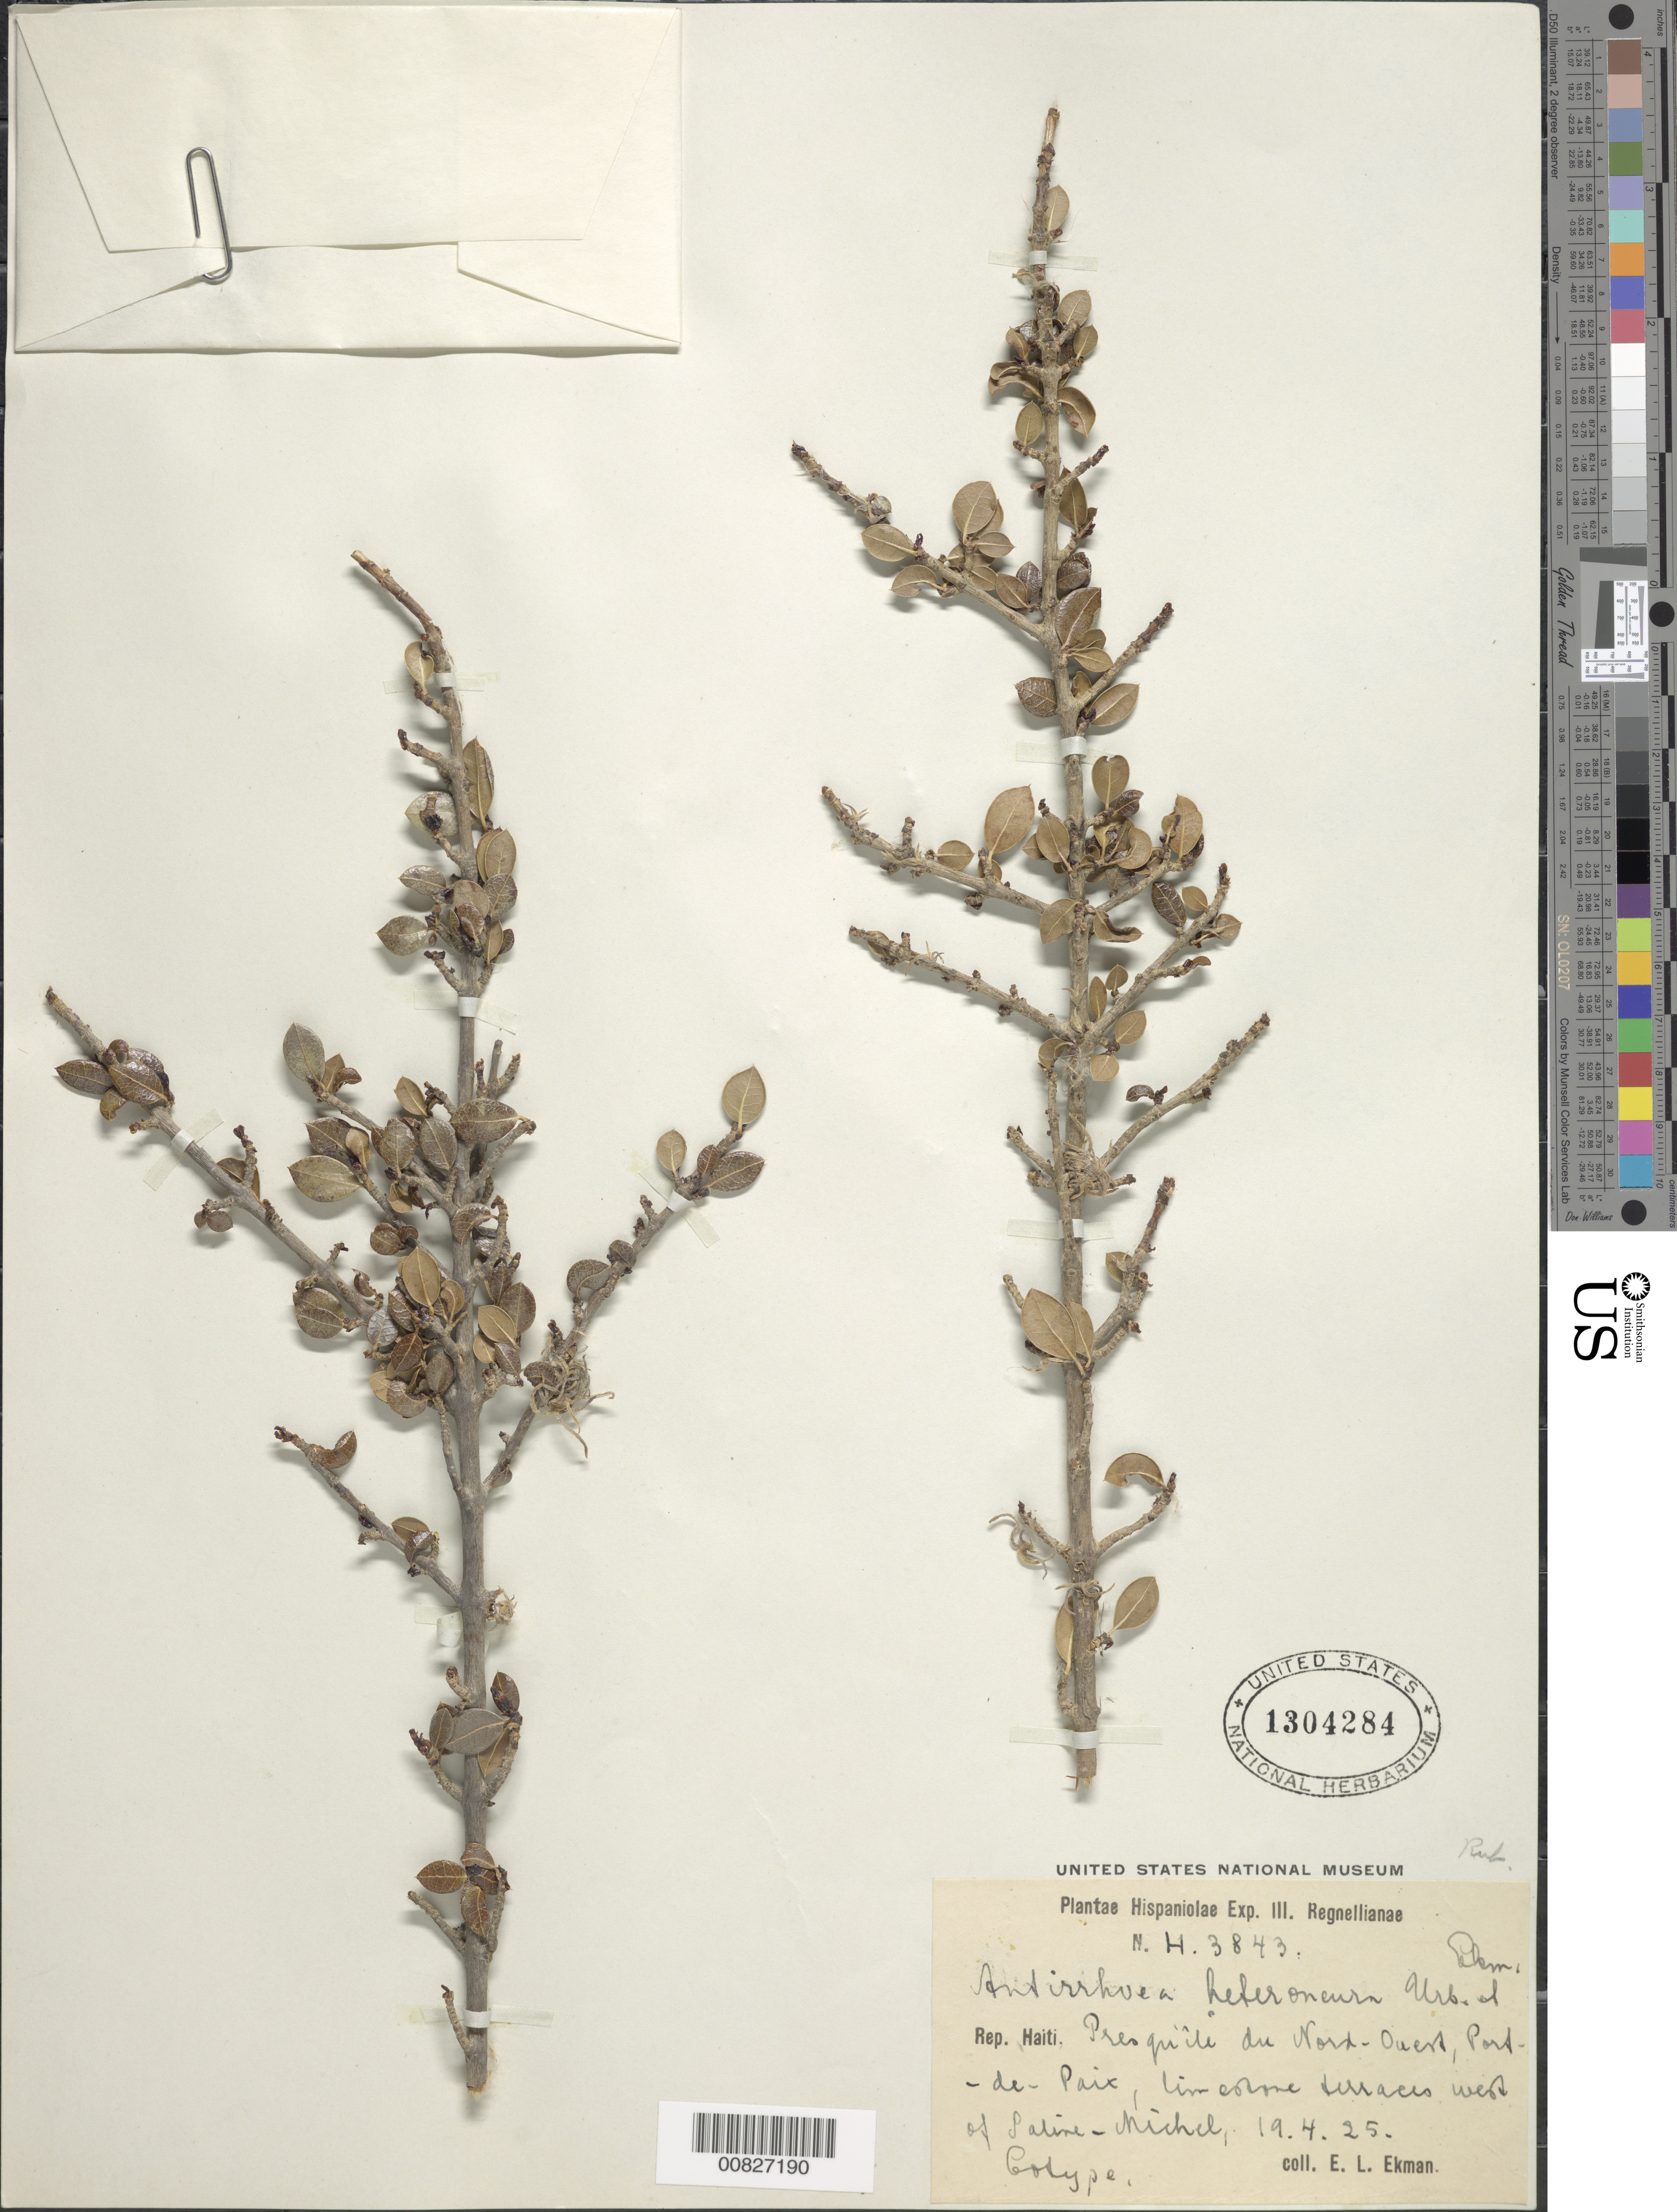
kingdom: Plantae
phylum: Tracheophyta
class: Magnoliopsida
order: Gentianales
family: Rubiaceae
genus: Stenostomum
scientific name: Stenostomum heteroneuron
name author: (Urb. & Ekman) Borhidi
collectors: E. L. Ekman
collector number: H 3843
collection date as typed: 19 Apr 1925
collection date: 1925-04-19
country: Haiti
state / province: Nord-Ouest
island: Hispaniola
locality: Port de Paix, W of Saline-Michel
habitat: Limestone terraces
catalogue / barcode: US 1304284